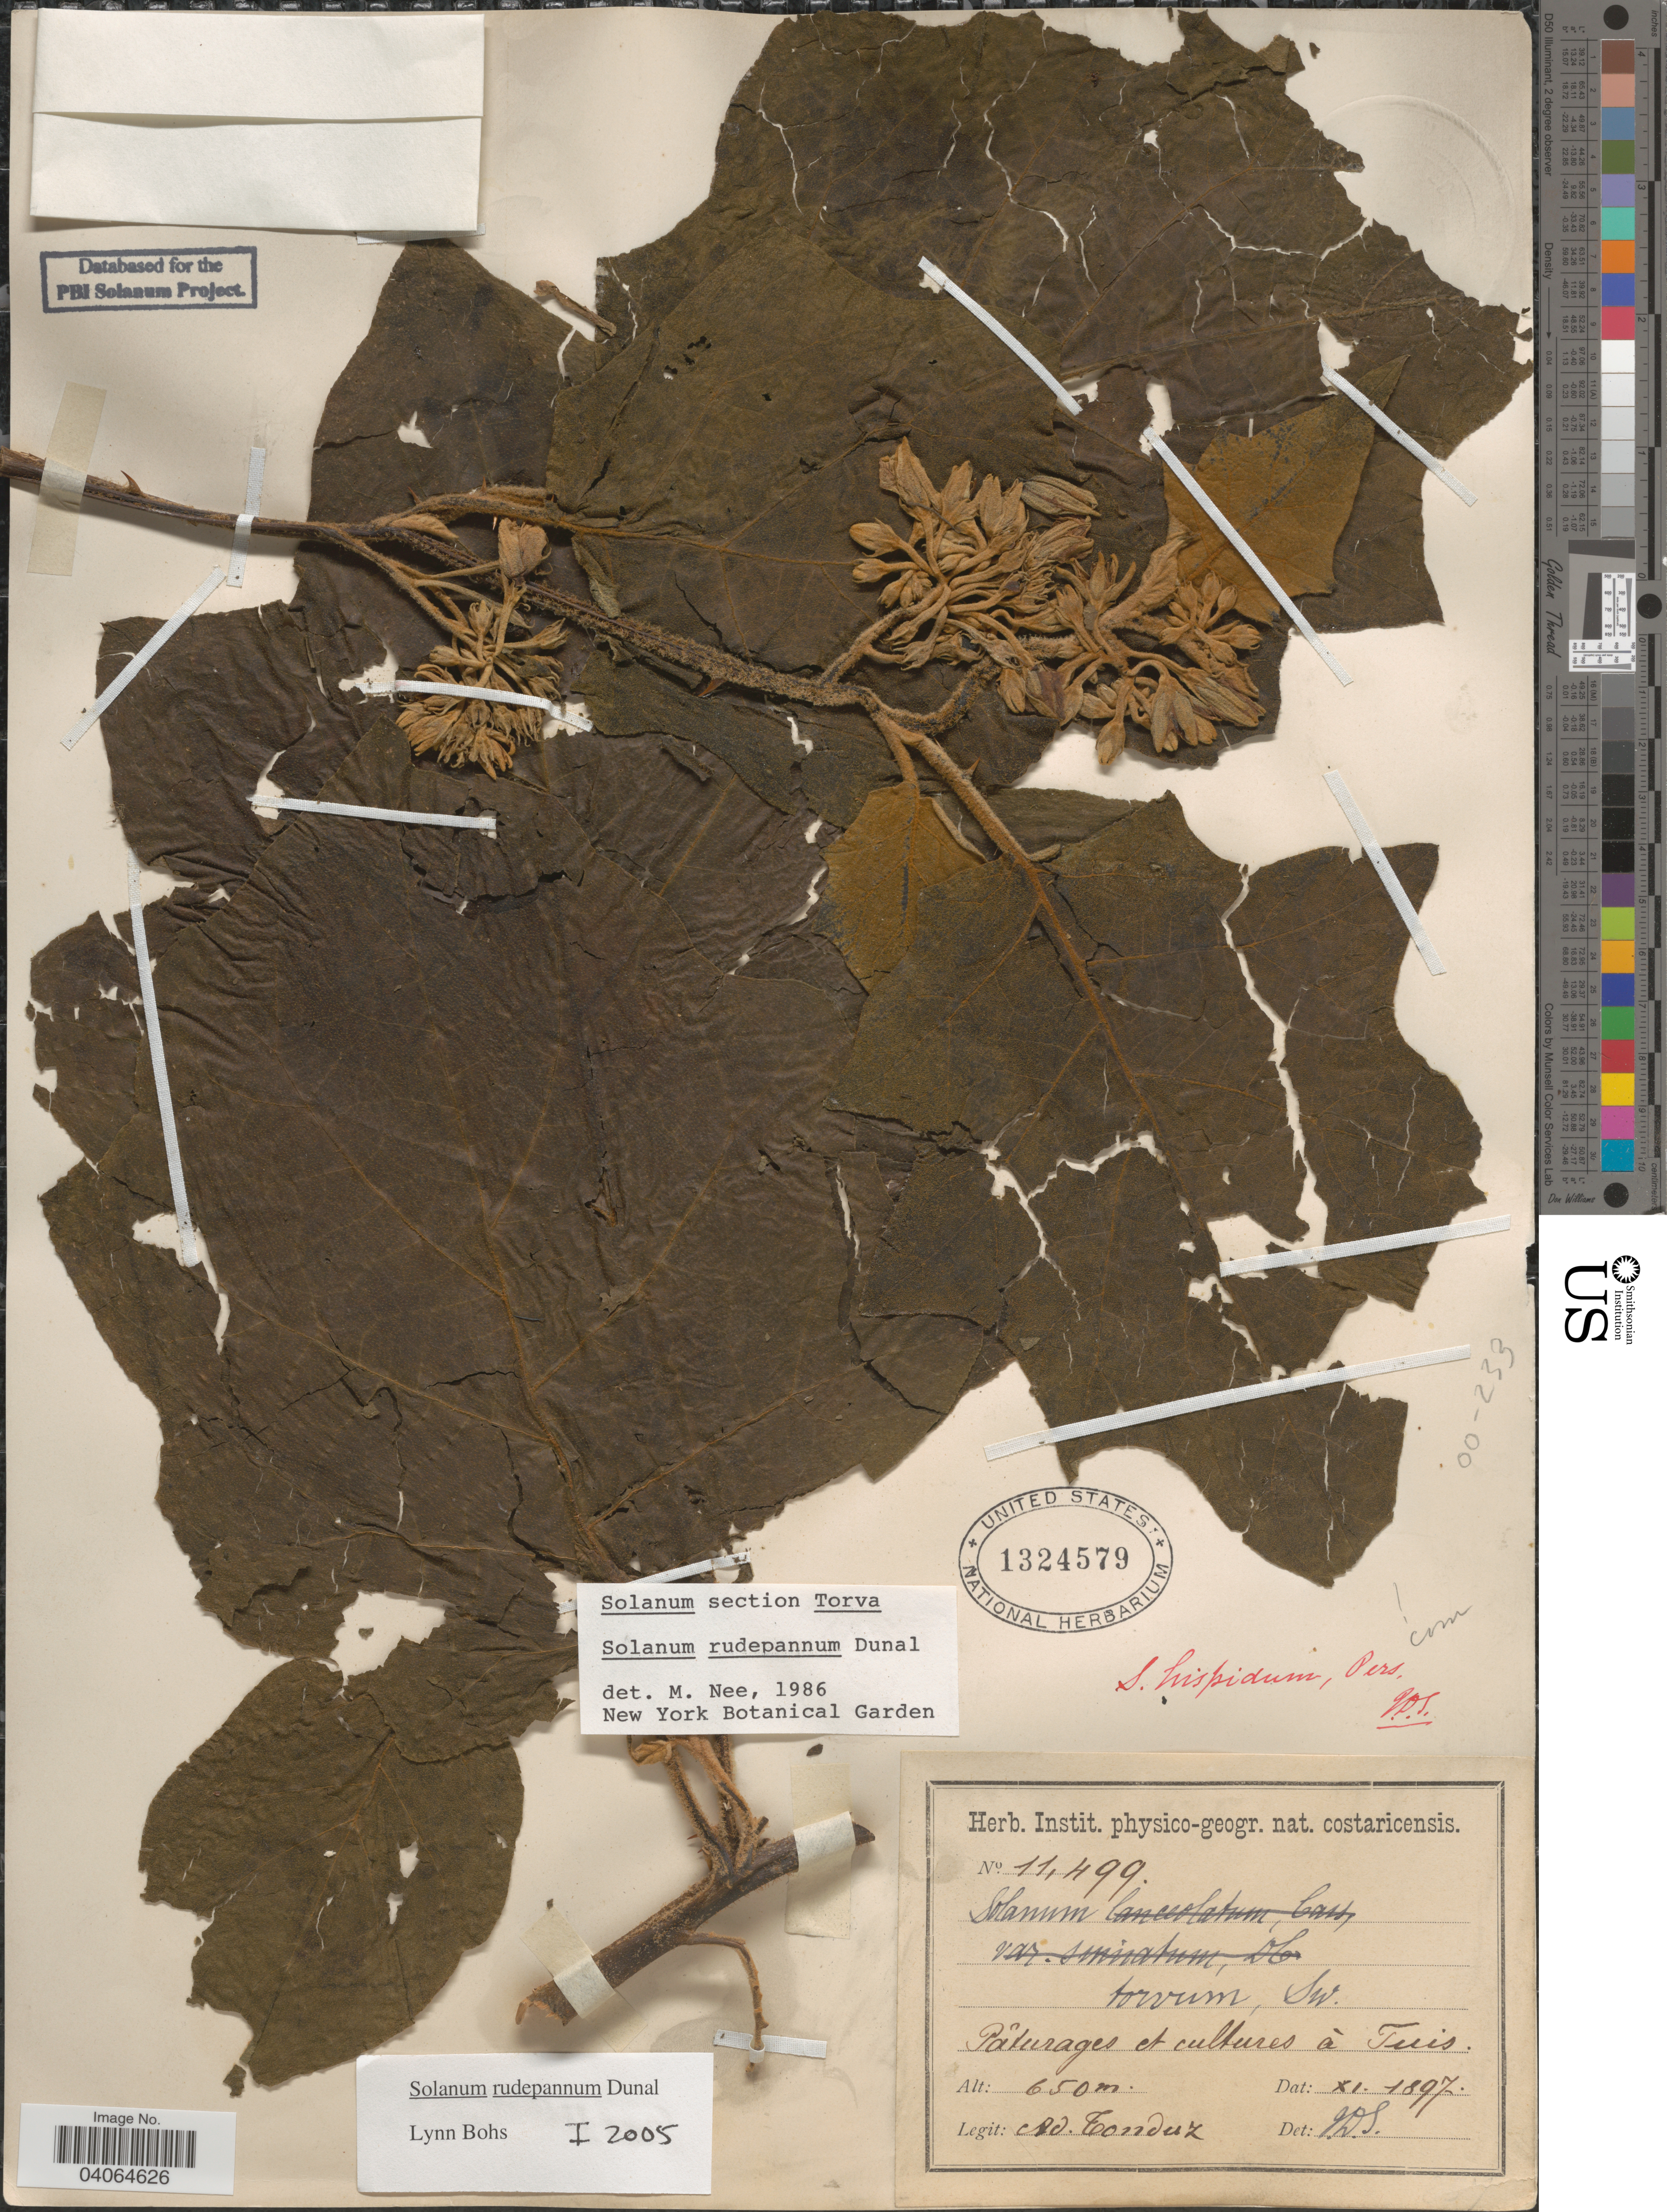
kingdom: Plantae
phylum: Tracheophyta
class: Magnoliopsida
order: Solanales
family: Solanaceae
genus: Solanum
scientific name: Solanum rudepannum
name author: Dunal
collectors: A. Tonduz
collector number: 11499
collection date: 1897-11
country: Costa Rica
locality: Pâturages et cultures à Tuis.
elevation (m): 650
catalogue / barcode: US 1324579